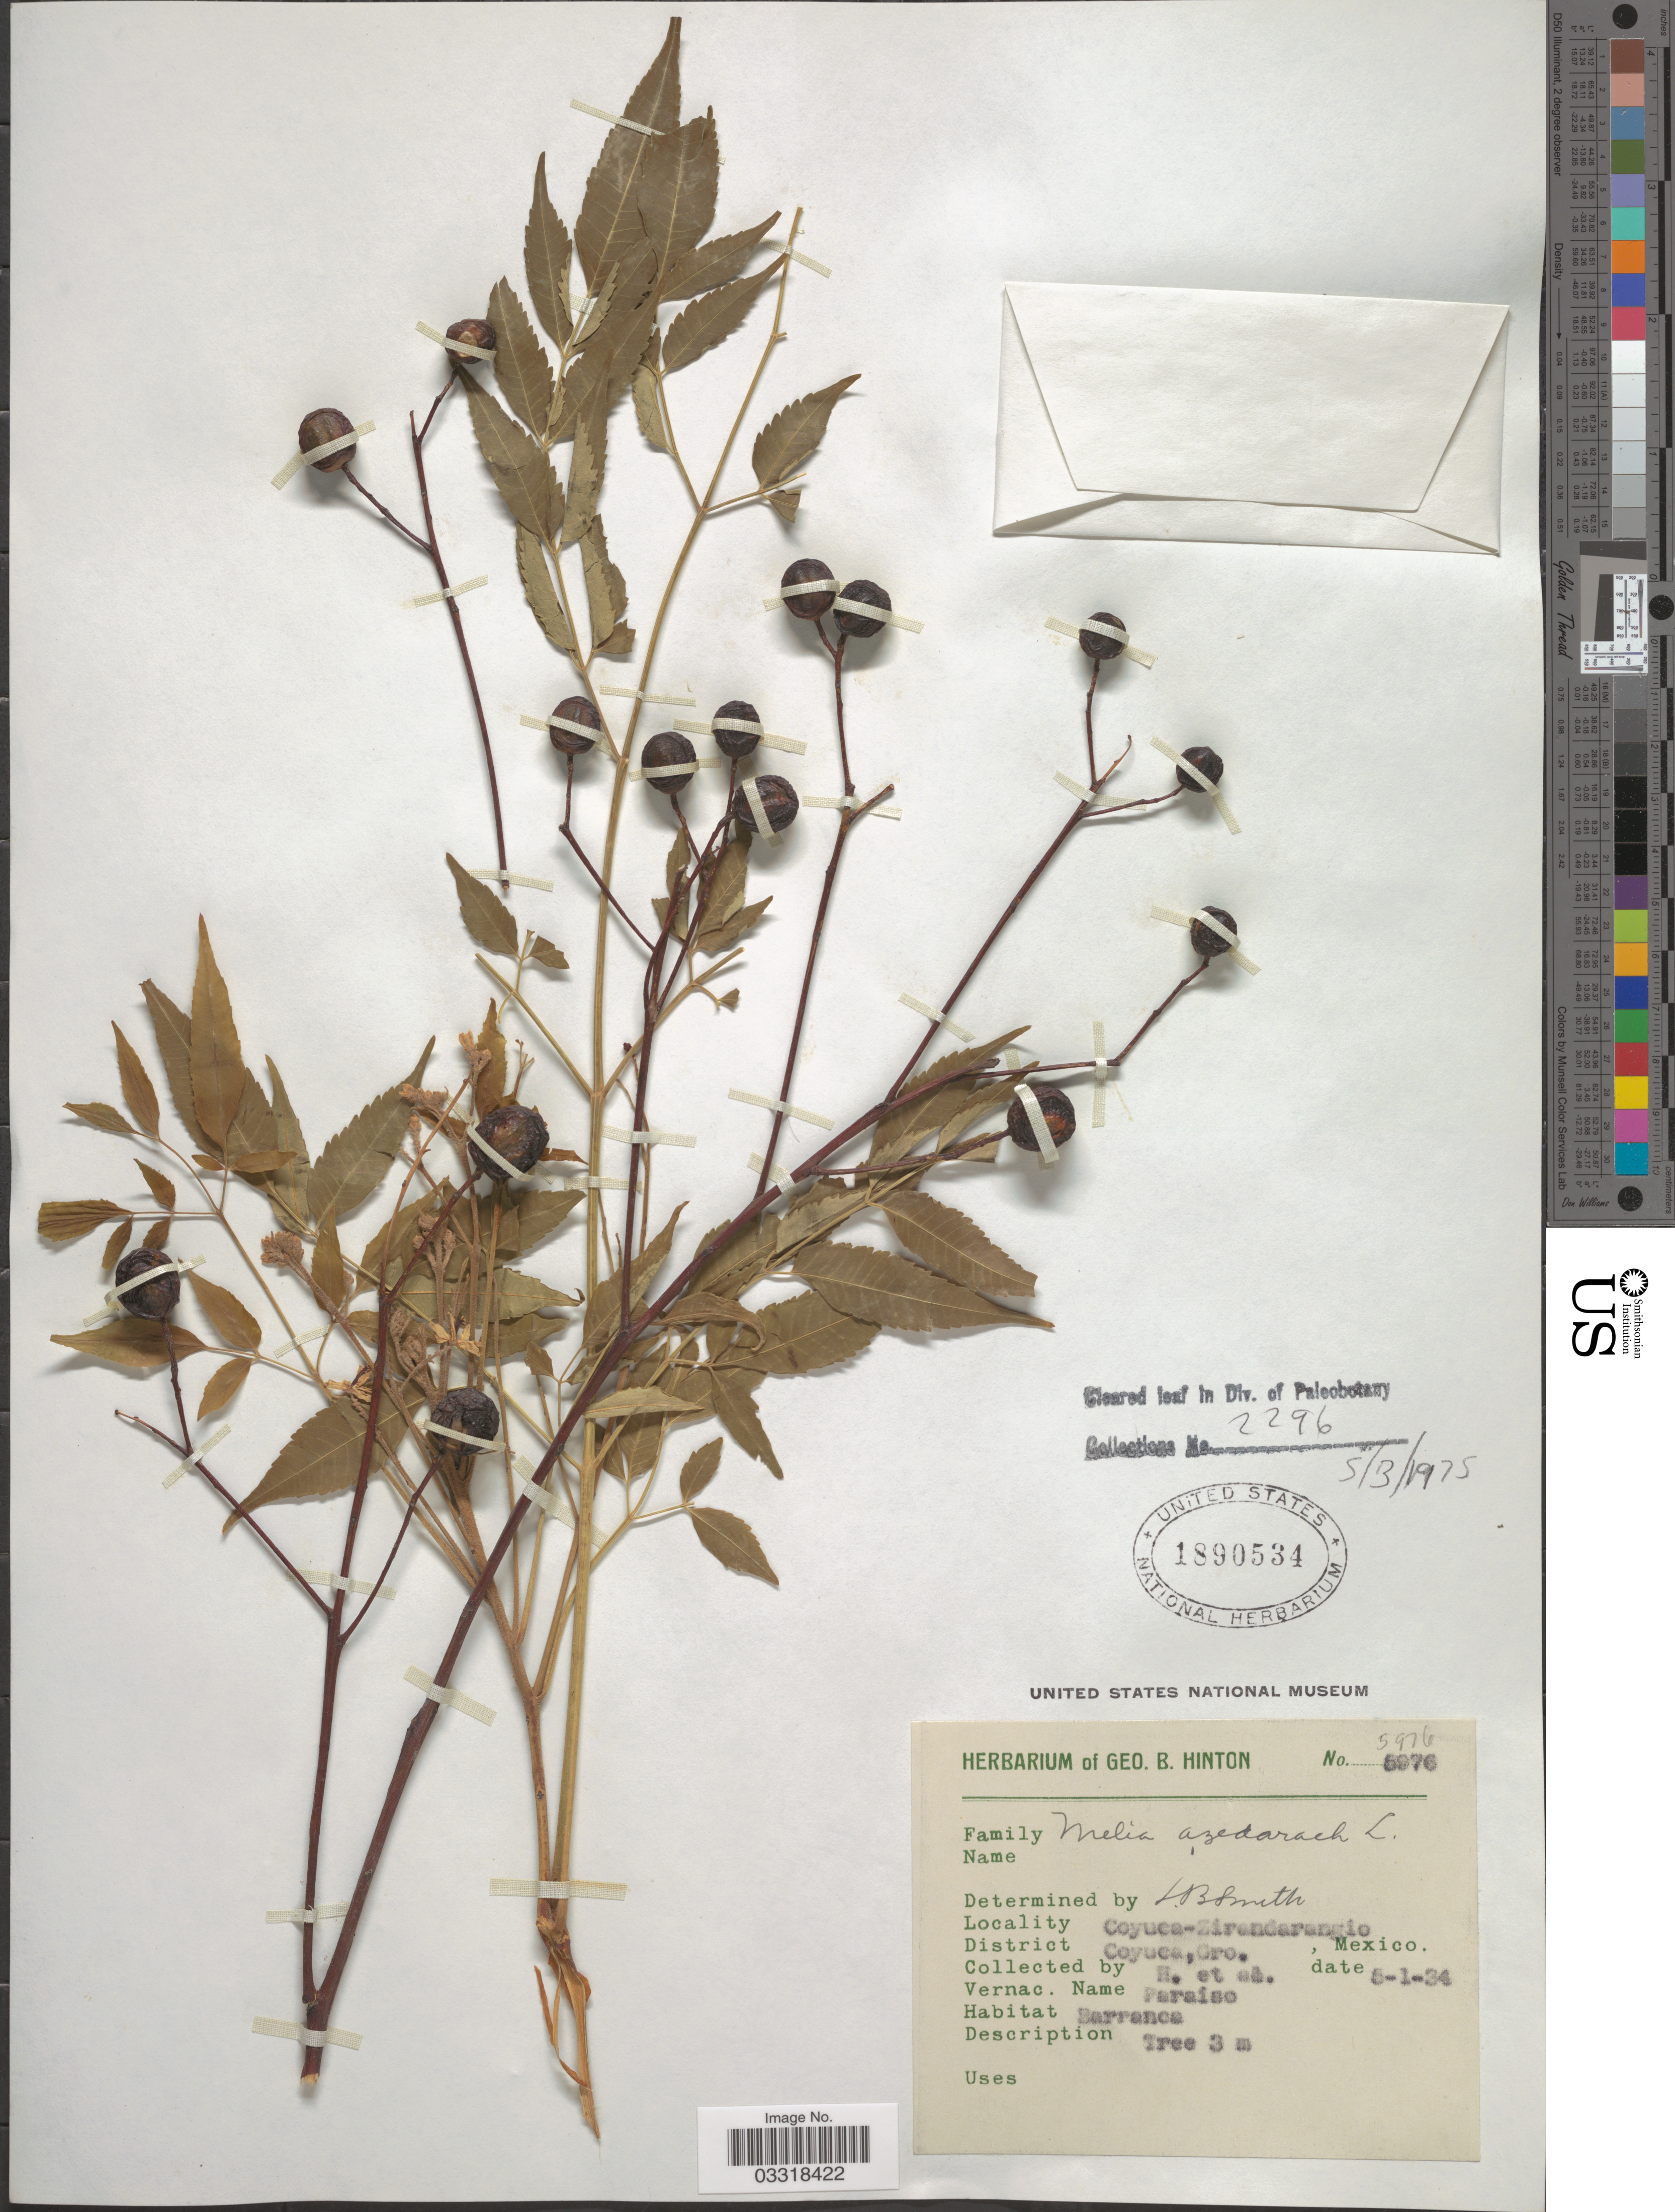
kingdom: Plantae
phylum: Tracheophyta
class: Magnoliopsida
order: Sapindales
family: Meliaceae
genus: Melia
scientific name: Melia azedarach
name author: L.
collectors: G. B. Hinton & et al.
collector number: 5976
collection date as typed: Transcribed d/m/y: 5/1/34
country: Mexico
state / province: Guerrero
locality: Coyuca-Zirandarangio. District Coyuca.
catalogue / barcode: US 1890534